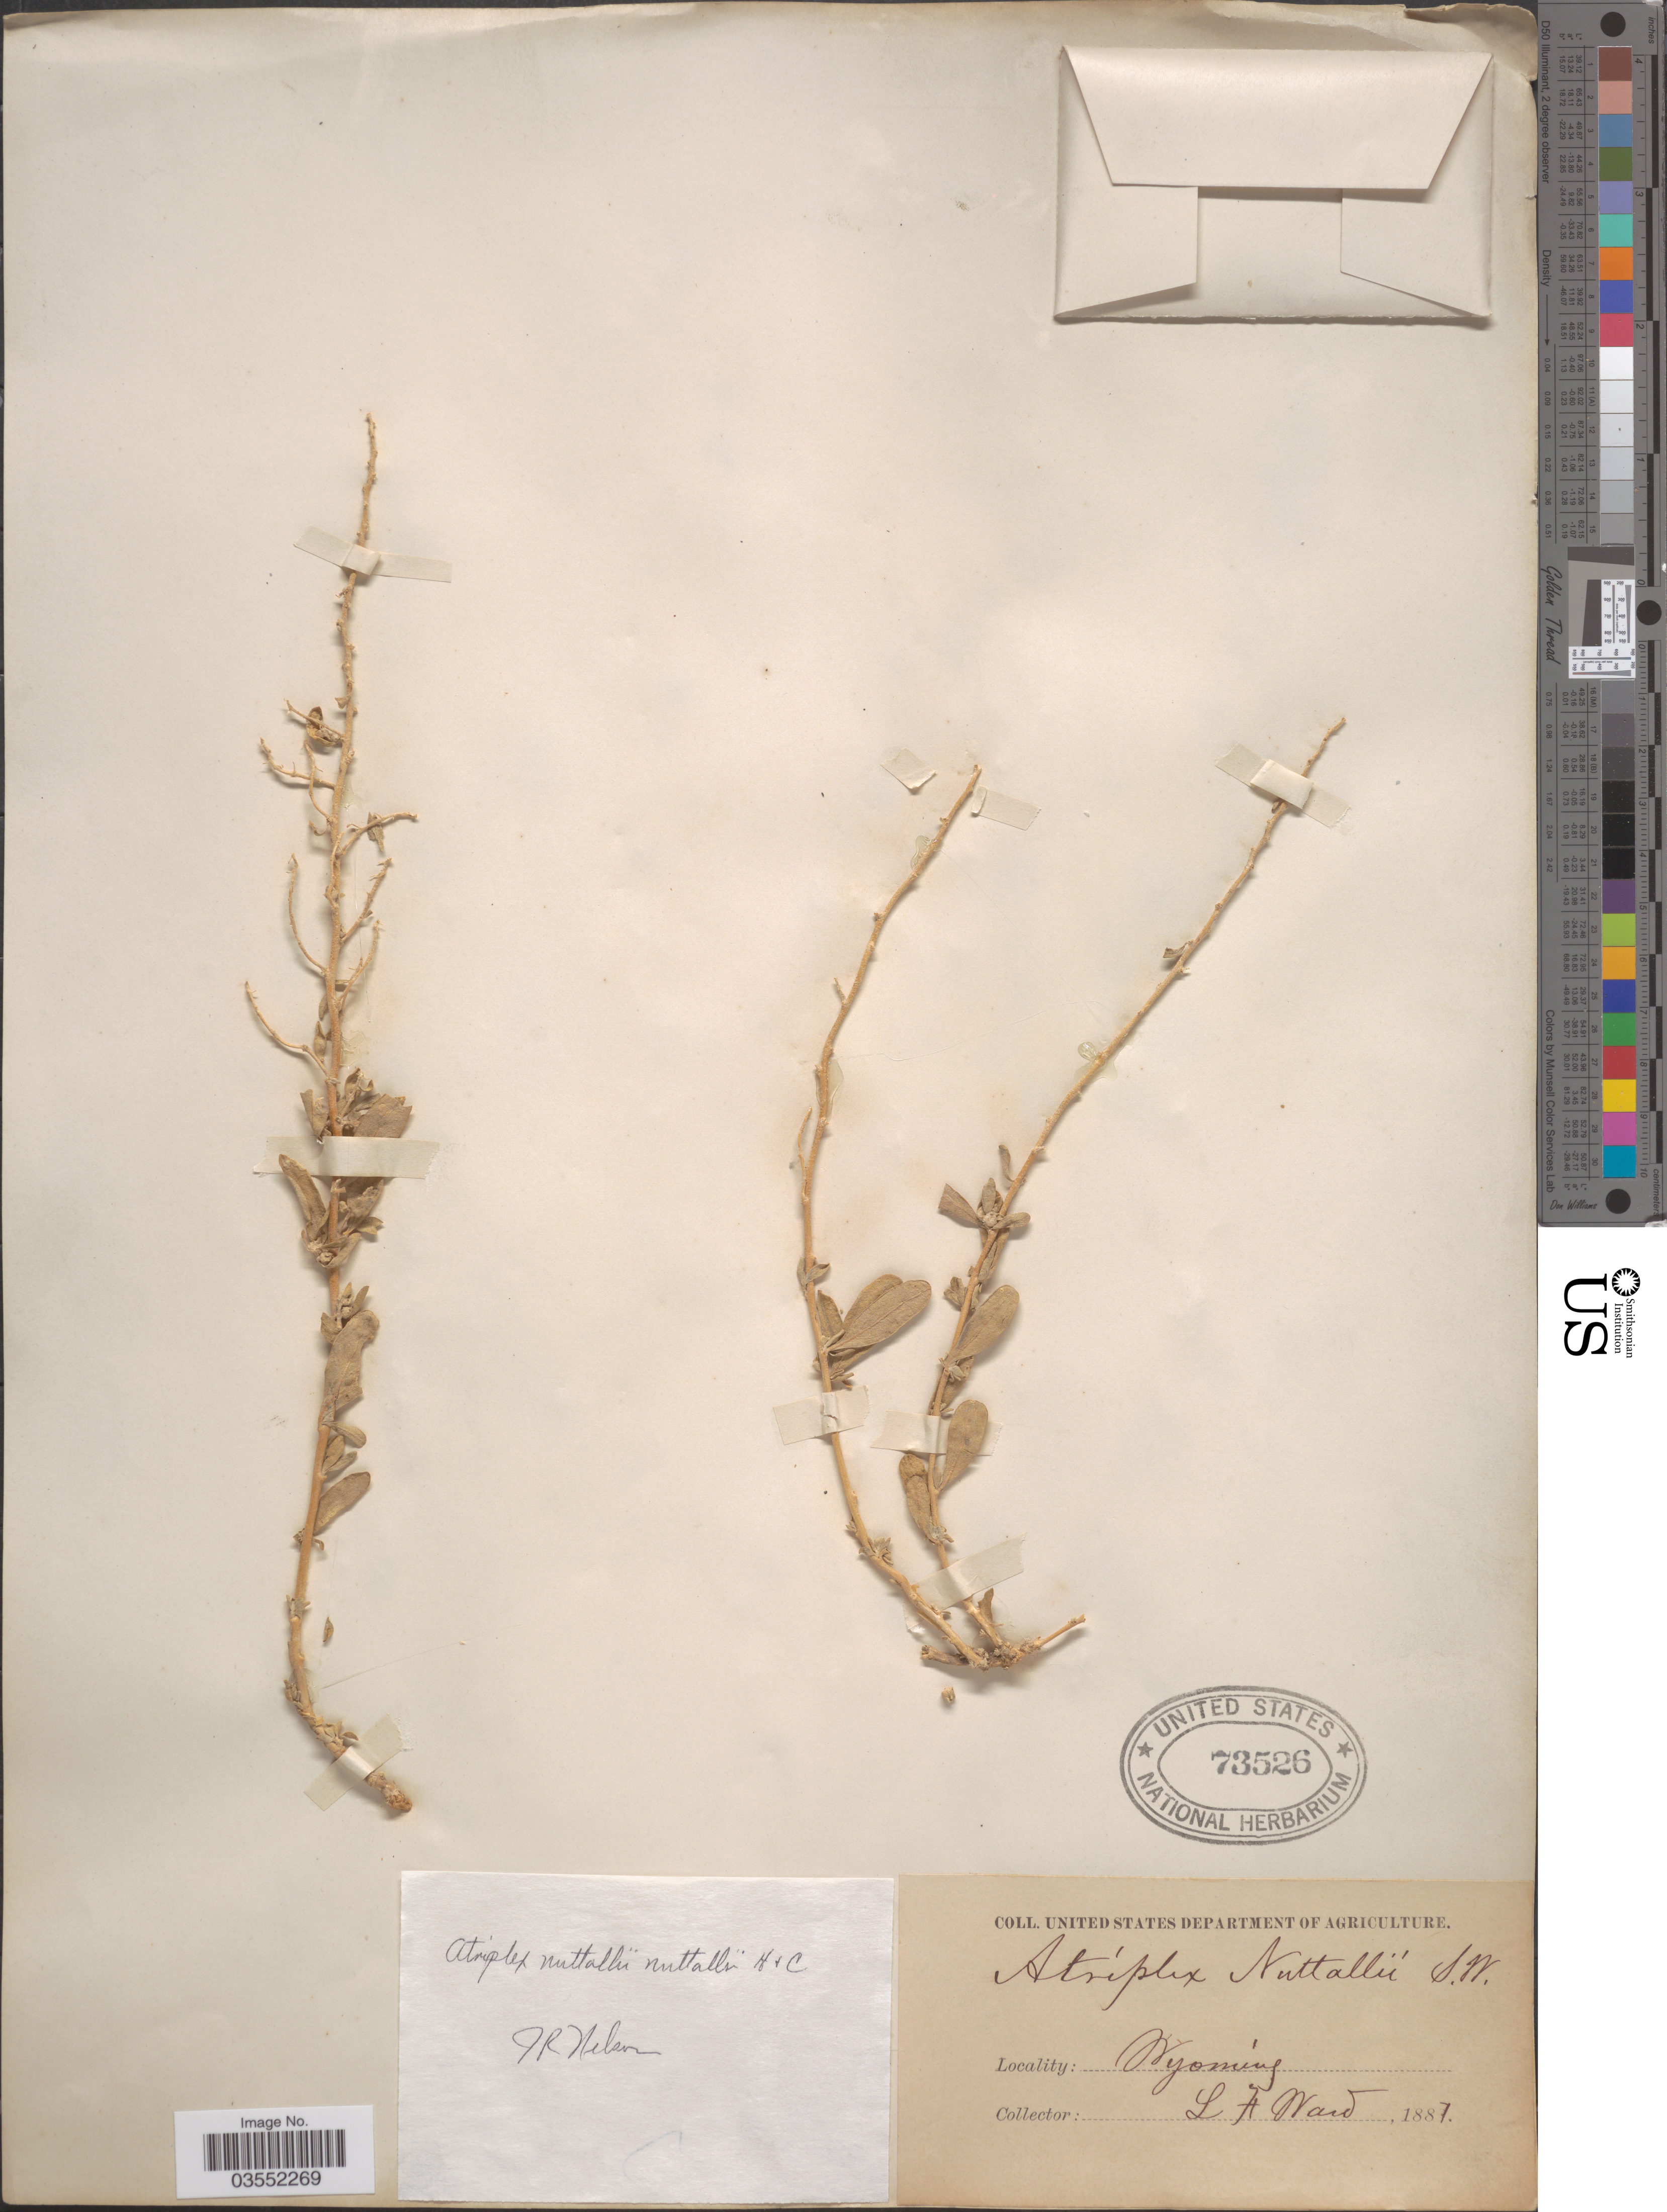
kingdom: Plantae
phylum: Tracheophyta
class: Magnoliopsida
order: Caryophyllales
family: Amaranthaceae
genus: Atriplex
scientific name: Atriplex nuttallii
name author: S. Watson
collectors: L. H. Ward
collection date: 1887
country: United States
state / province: Wyoming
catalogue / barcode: US 73526